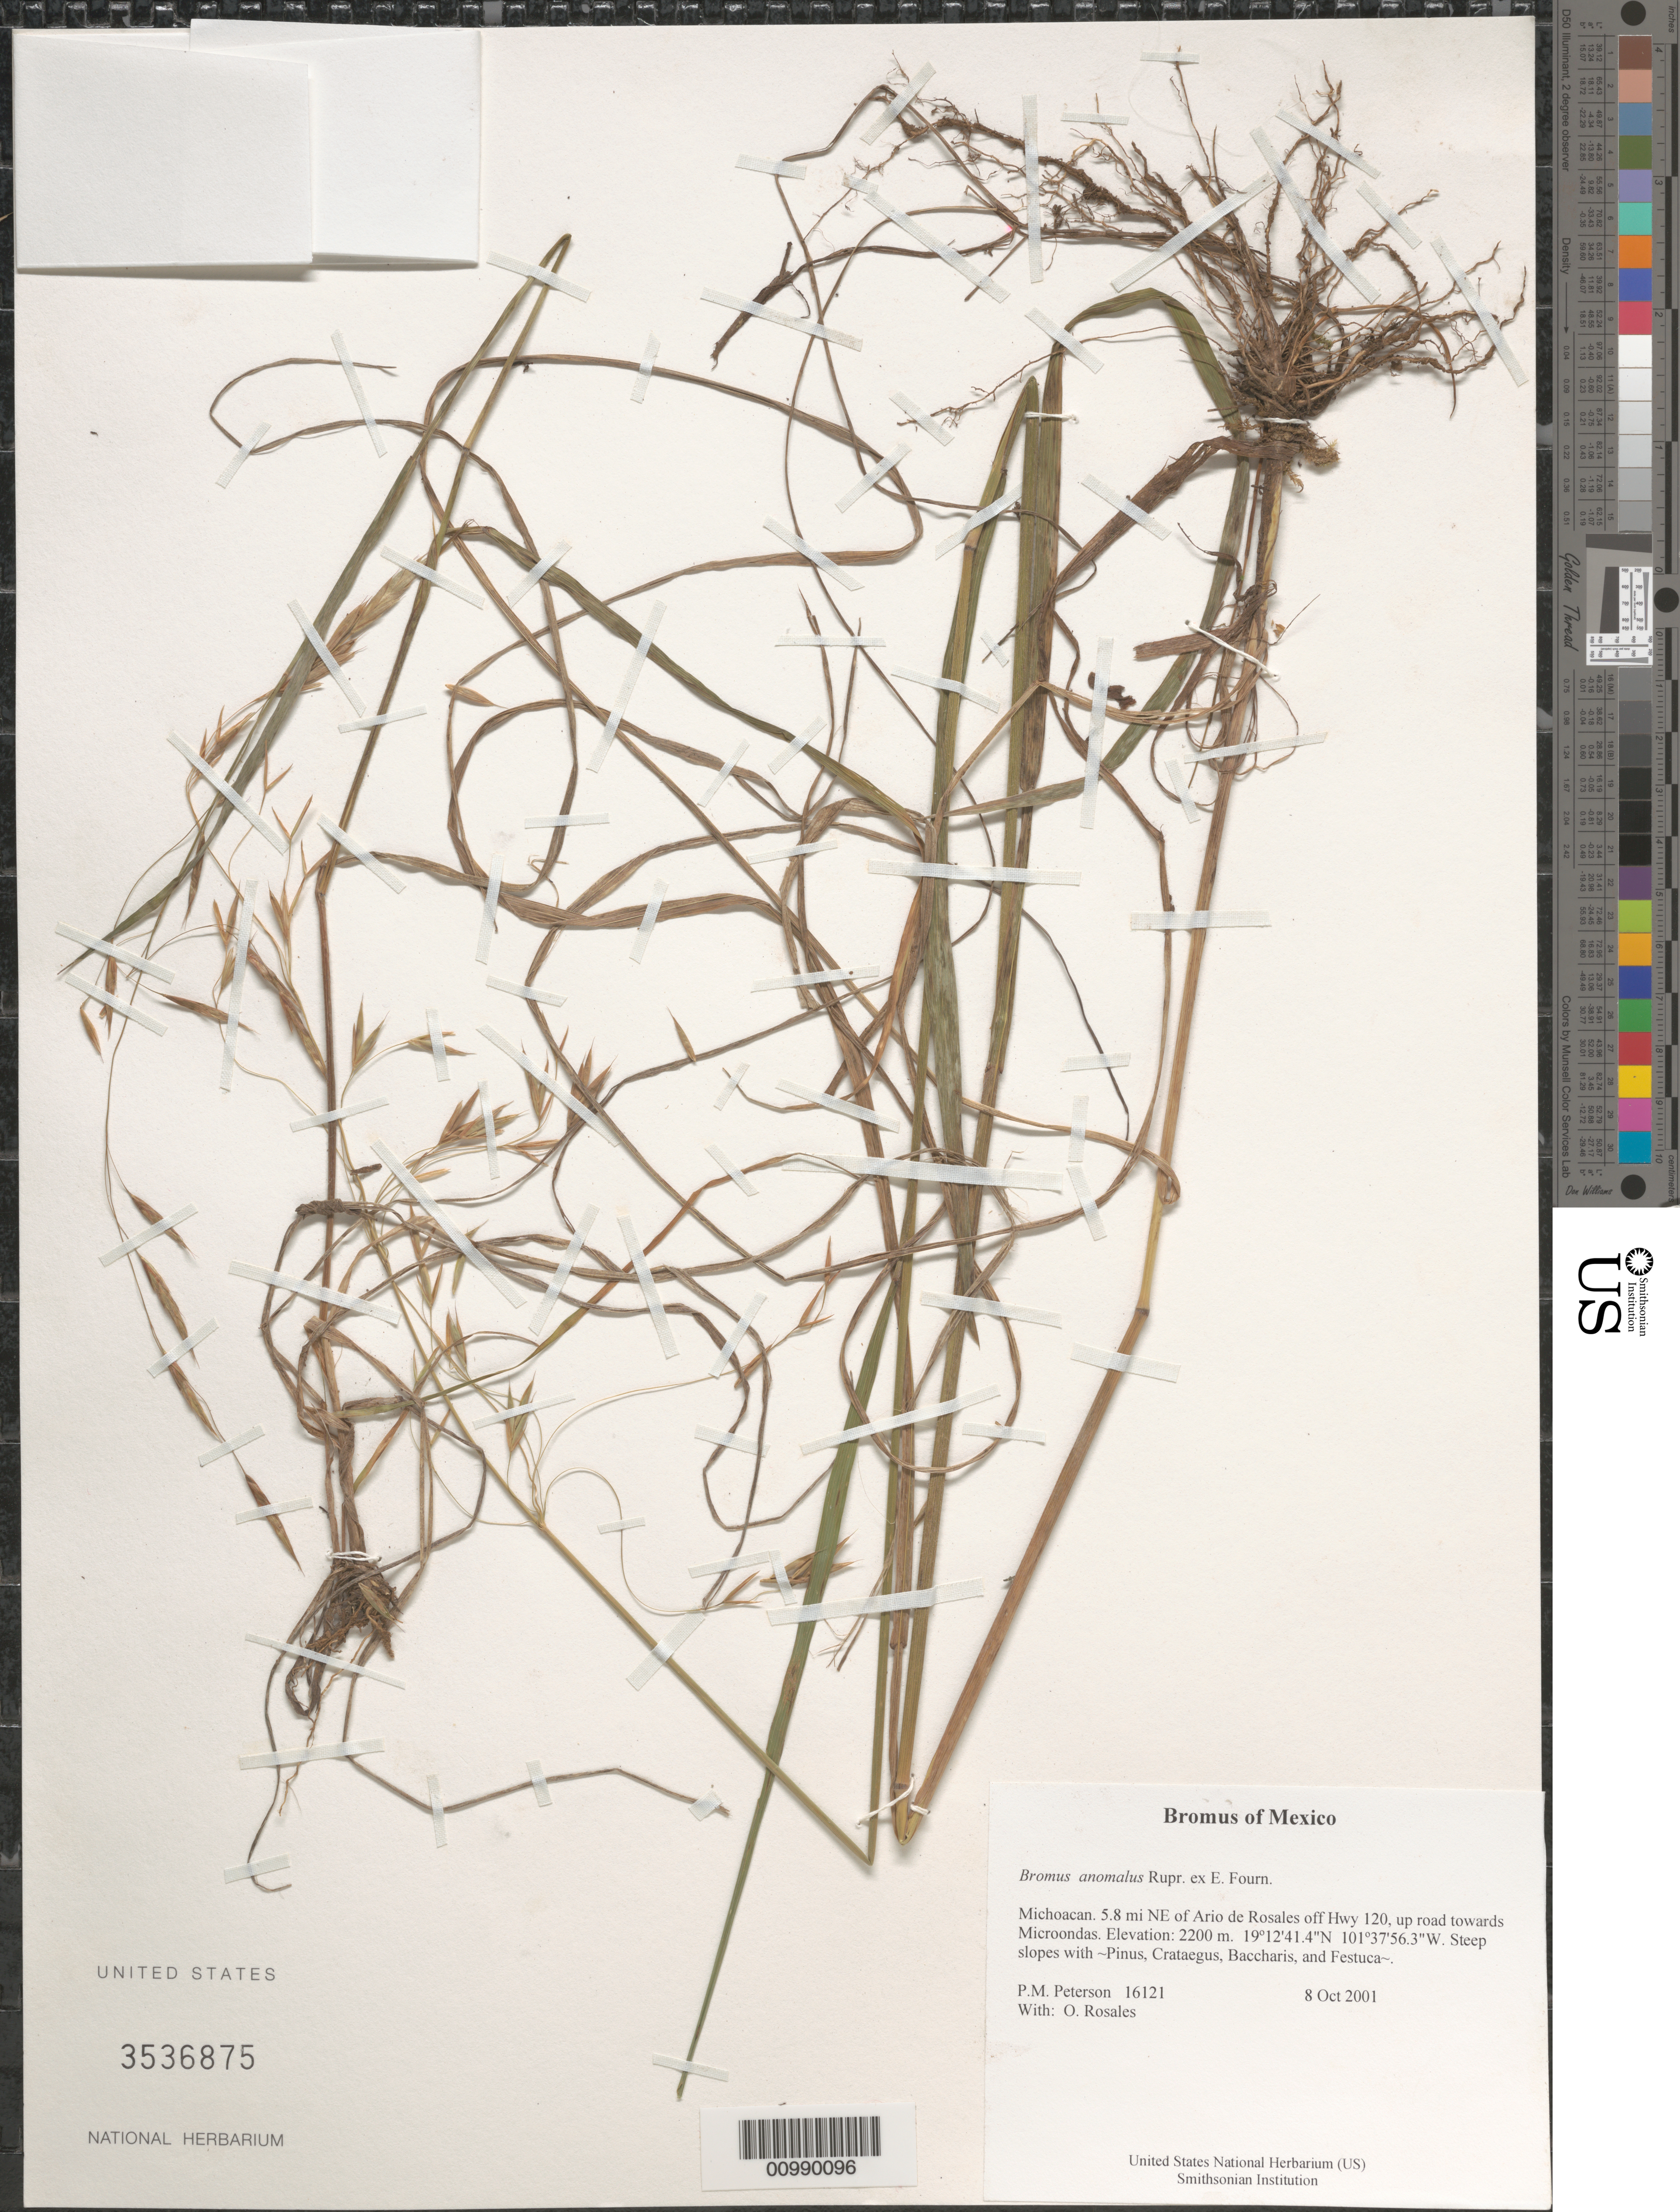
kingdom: Plantae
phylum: Tracheophyta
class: Liliopsida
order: Poales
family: Poaceae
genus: Bromus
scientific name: Bromus anomalus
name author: Rupr. ex E. Fourn.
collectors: P. M. Peterson & O. Rosales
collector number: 16121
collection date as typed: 08 Oct 2001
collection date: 2001-10-08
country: Mexico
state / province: Michoacán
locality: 5.8 mi NE of Ario de Rosales off Hwy 120, up road towards Microondas.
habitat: Steep slopes with ~Pinus, Crataegus, Baccharis, and Festuca~.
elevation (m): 2200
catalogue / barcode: US 3536875